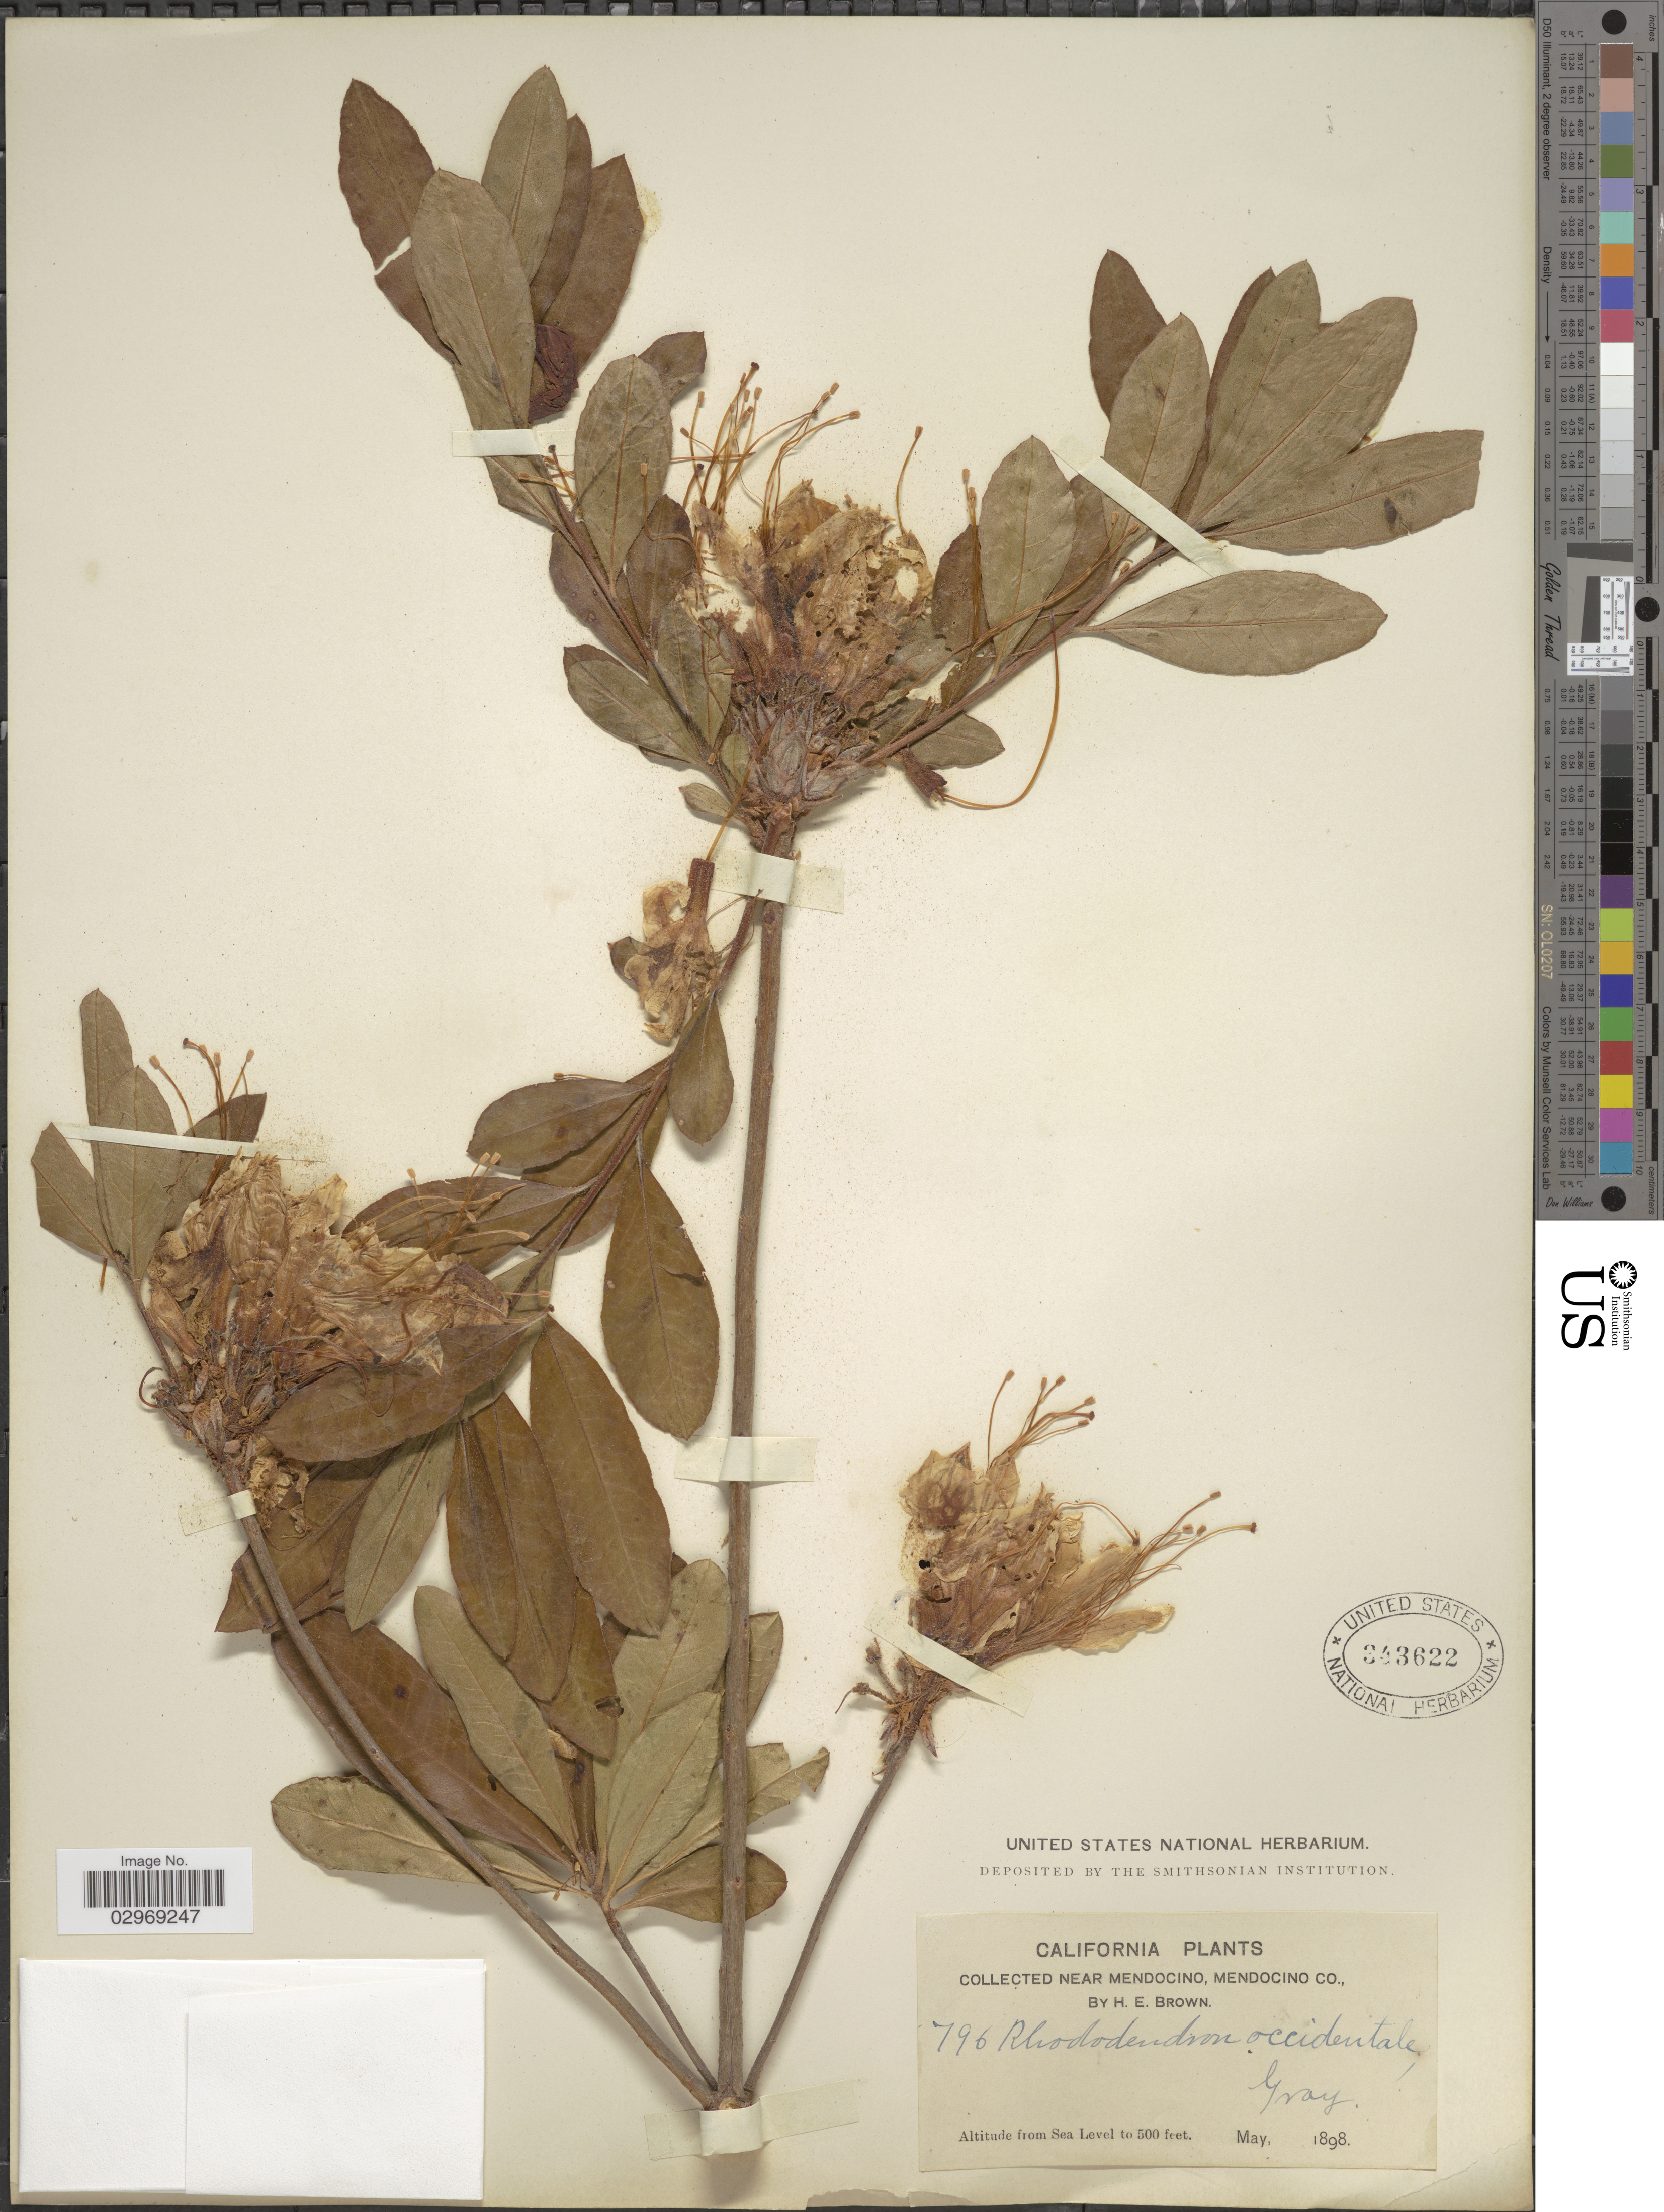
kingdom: Plantae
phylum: Tracheophyta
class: Magnoliopsida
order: Ericales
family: Ericaceae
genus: Rhododendron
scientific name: Rhododendron occidentale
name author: (Torr. & A. Gray) A. Gray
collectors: H. E. Brown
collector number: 496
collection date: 1898-05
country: United States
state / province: California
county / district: Mendocino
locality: Near Mendocino, Mendocino Co.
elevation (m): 0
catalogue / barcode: US 343622